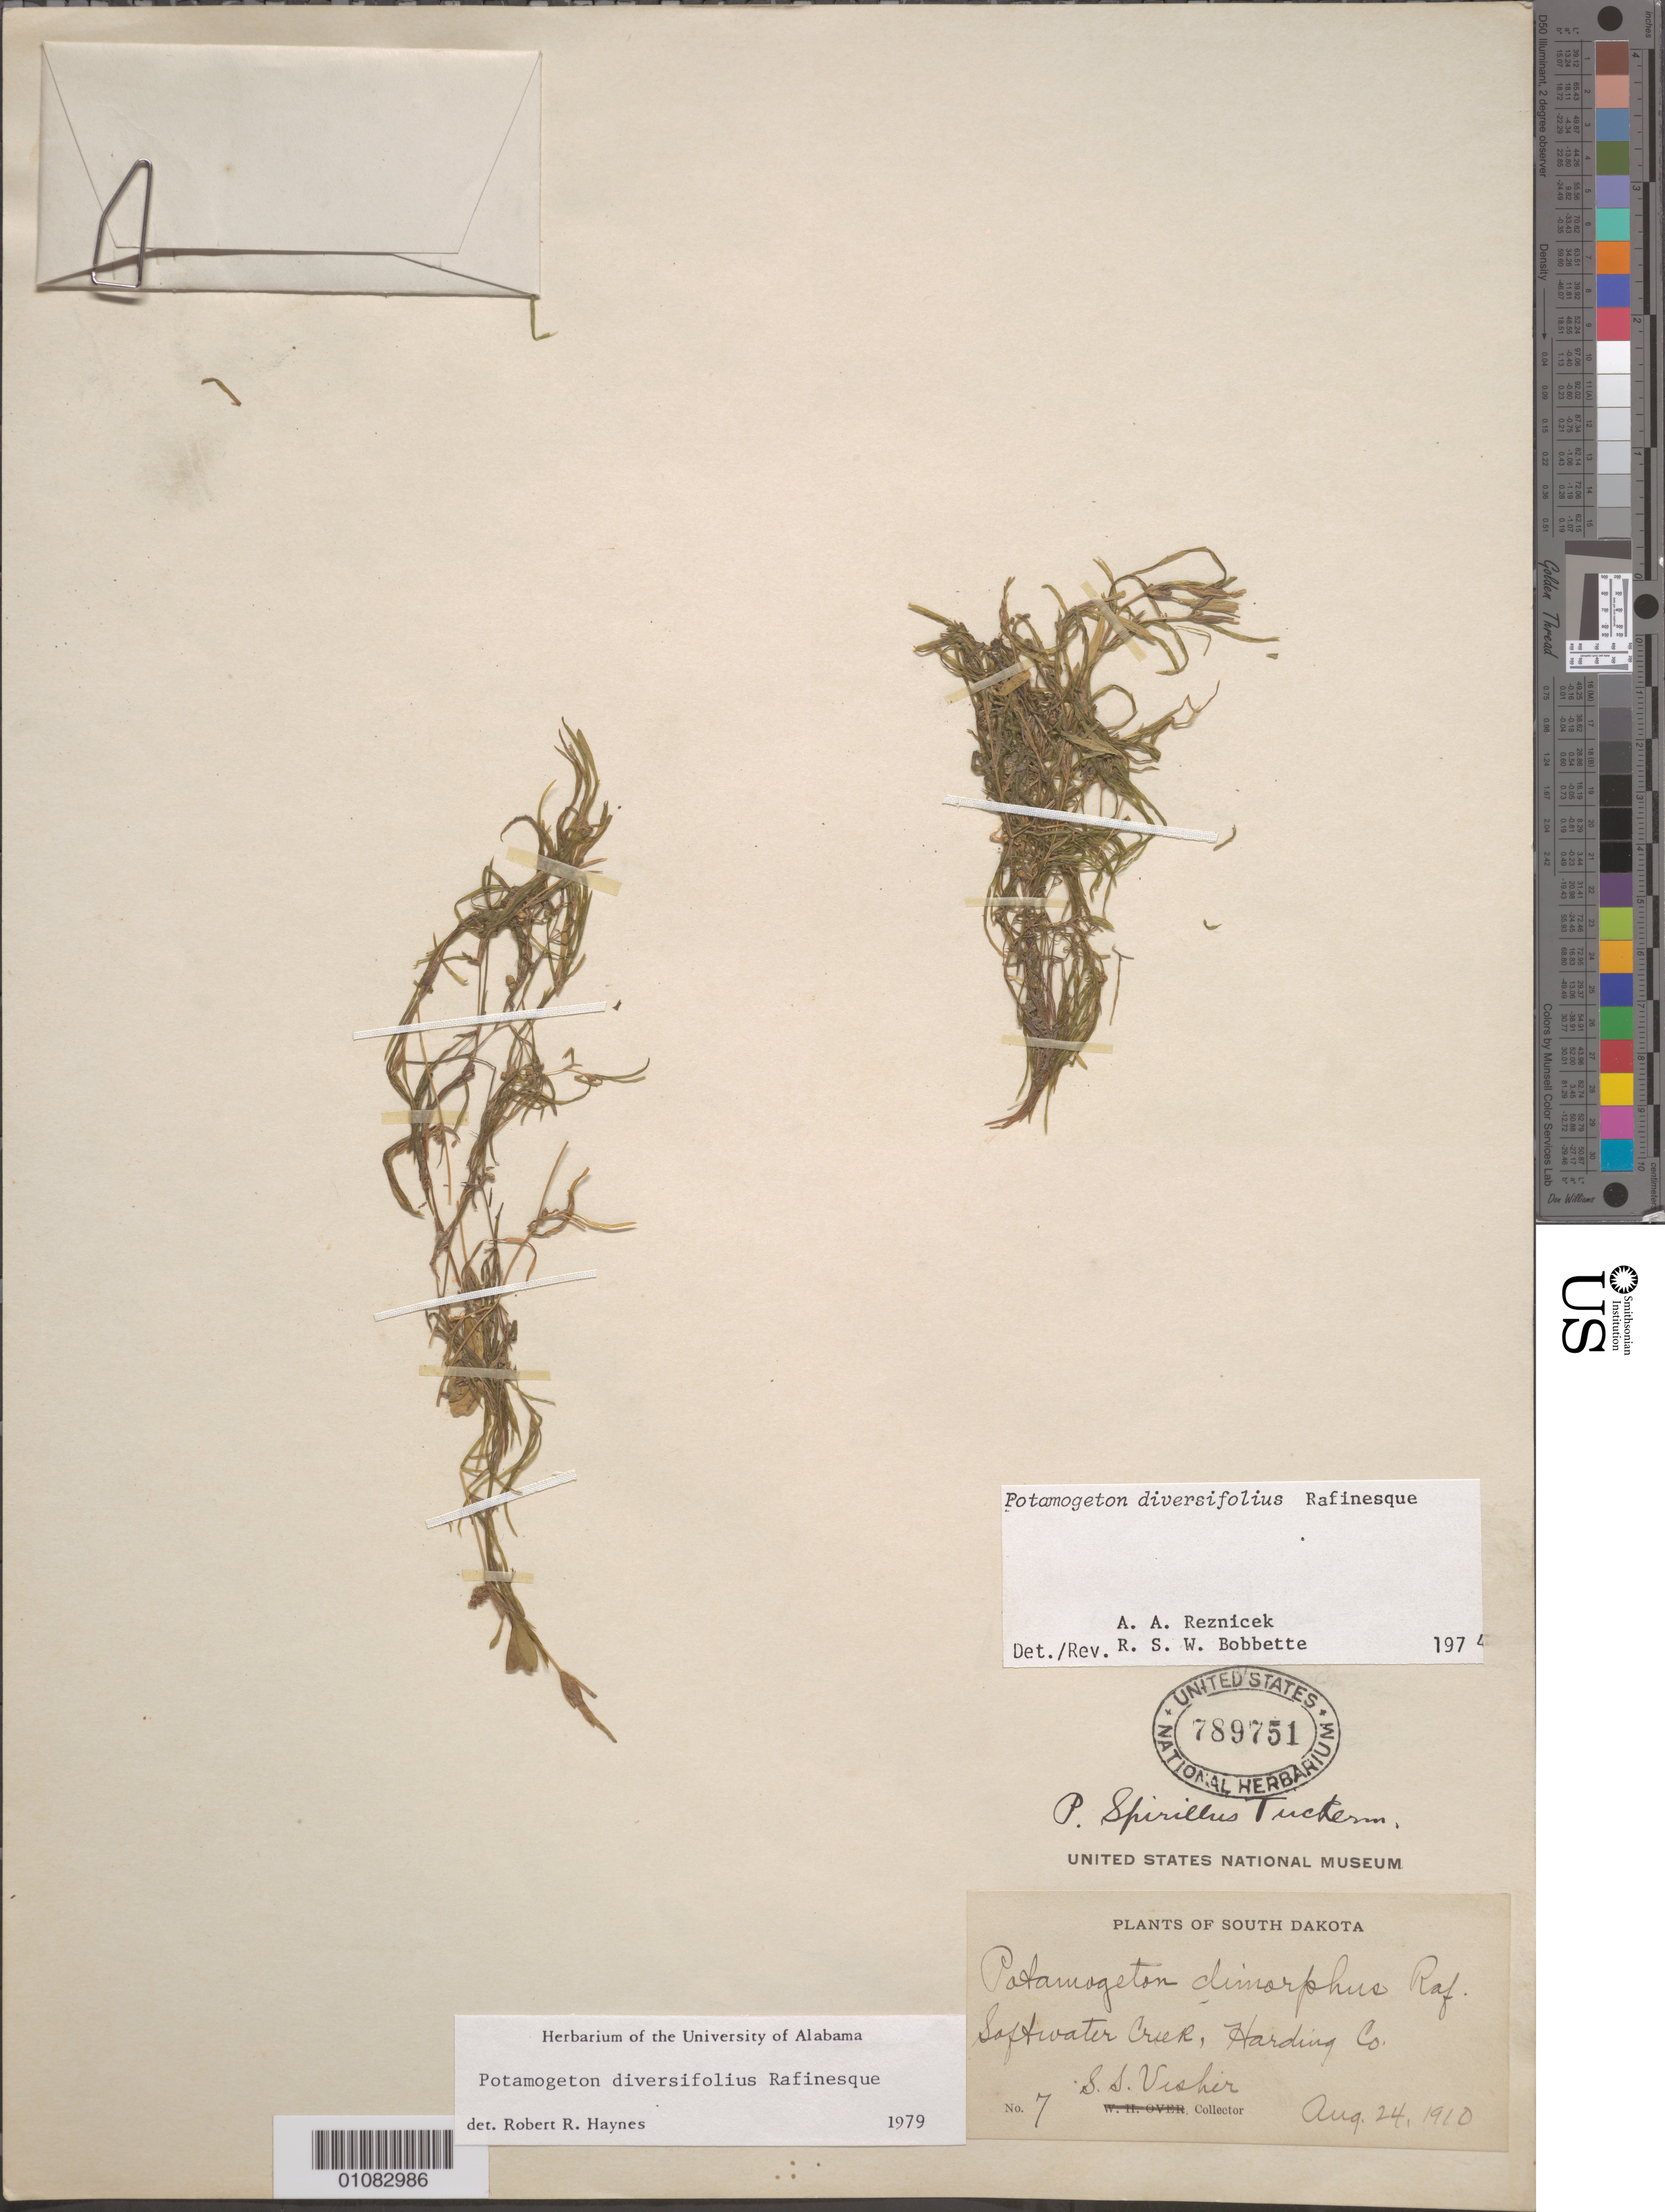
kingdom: Plantae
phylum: Tracheophyta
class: Liliopsida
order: Alismatales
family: Potamogetonaceae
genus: Potamogeton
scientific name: Potamogeton diversifolius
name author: Raf.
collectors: S. Visher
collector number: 7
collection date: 1910-08-24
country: United States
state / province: South Dakota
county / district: Harding County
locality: Softwater Creek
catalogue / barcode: US 789751